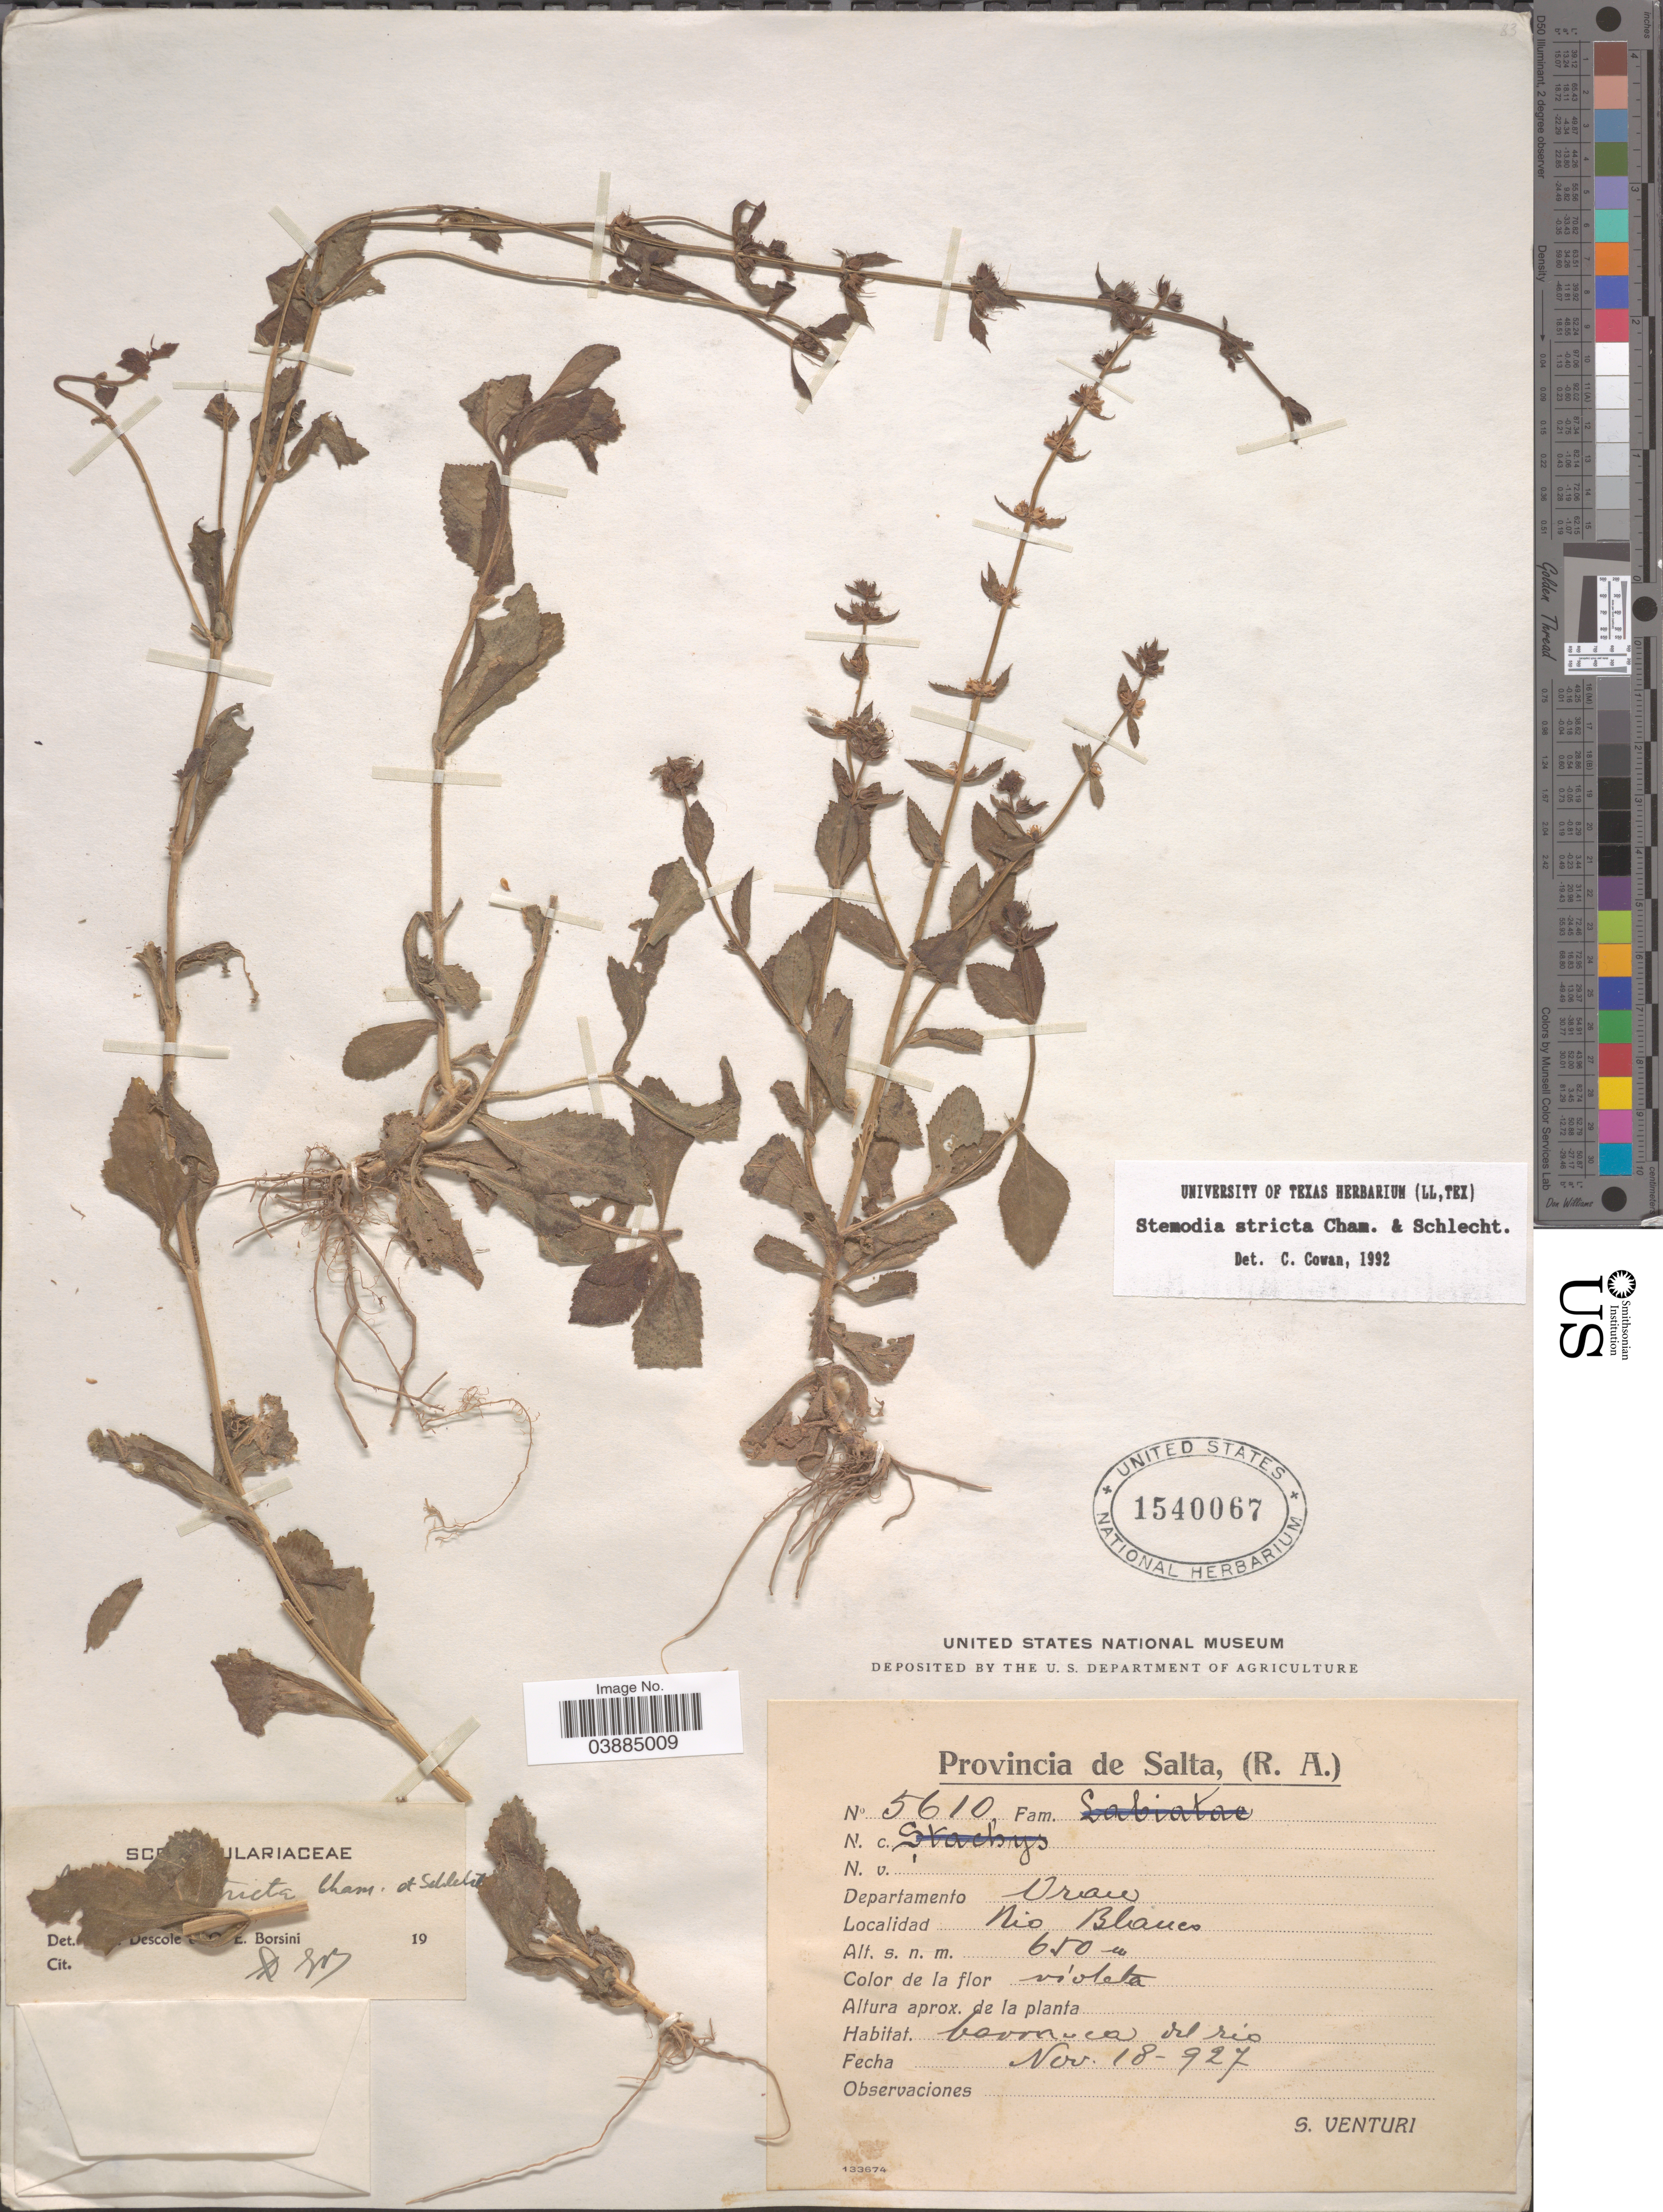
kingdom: Plantae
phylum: Tracheophyta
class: Magnoliopsida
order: Lamiales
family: Plantaginaceae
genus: Stemodia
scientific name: Stemodia stricta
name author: Cham. & Schltdl.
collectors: S. Venturi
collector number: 5610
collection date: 1927-11-18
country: Argentina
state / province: Salta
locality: Departamento Oran. Rio Blanco.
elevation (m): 650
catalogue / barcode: US 1540067